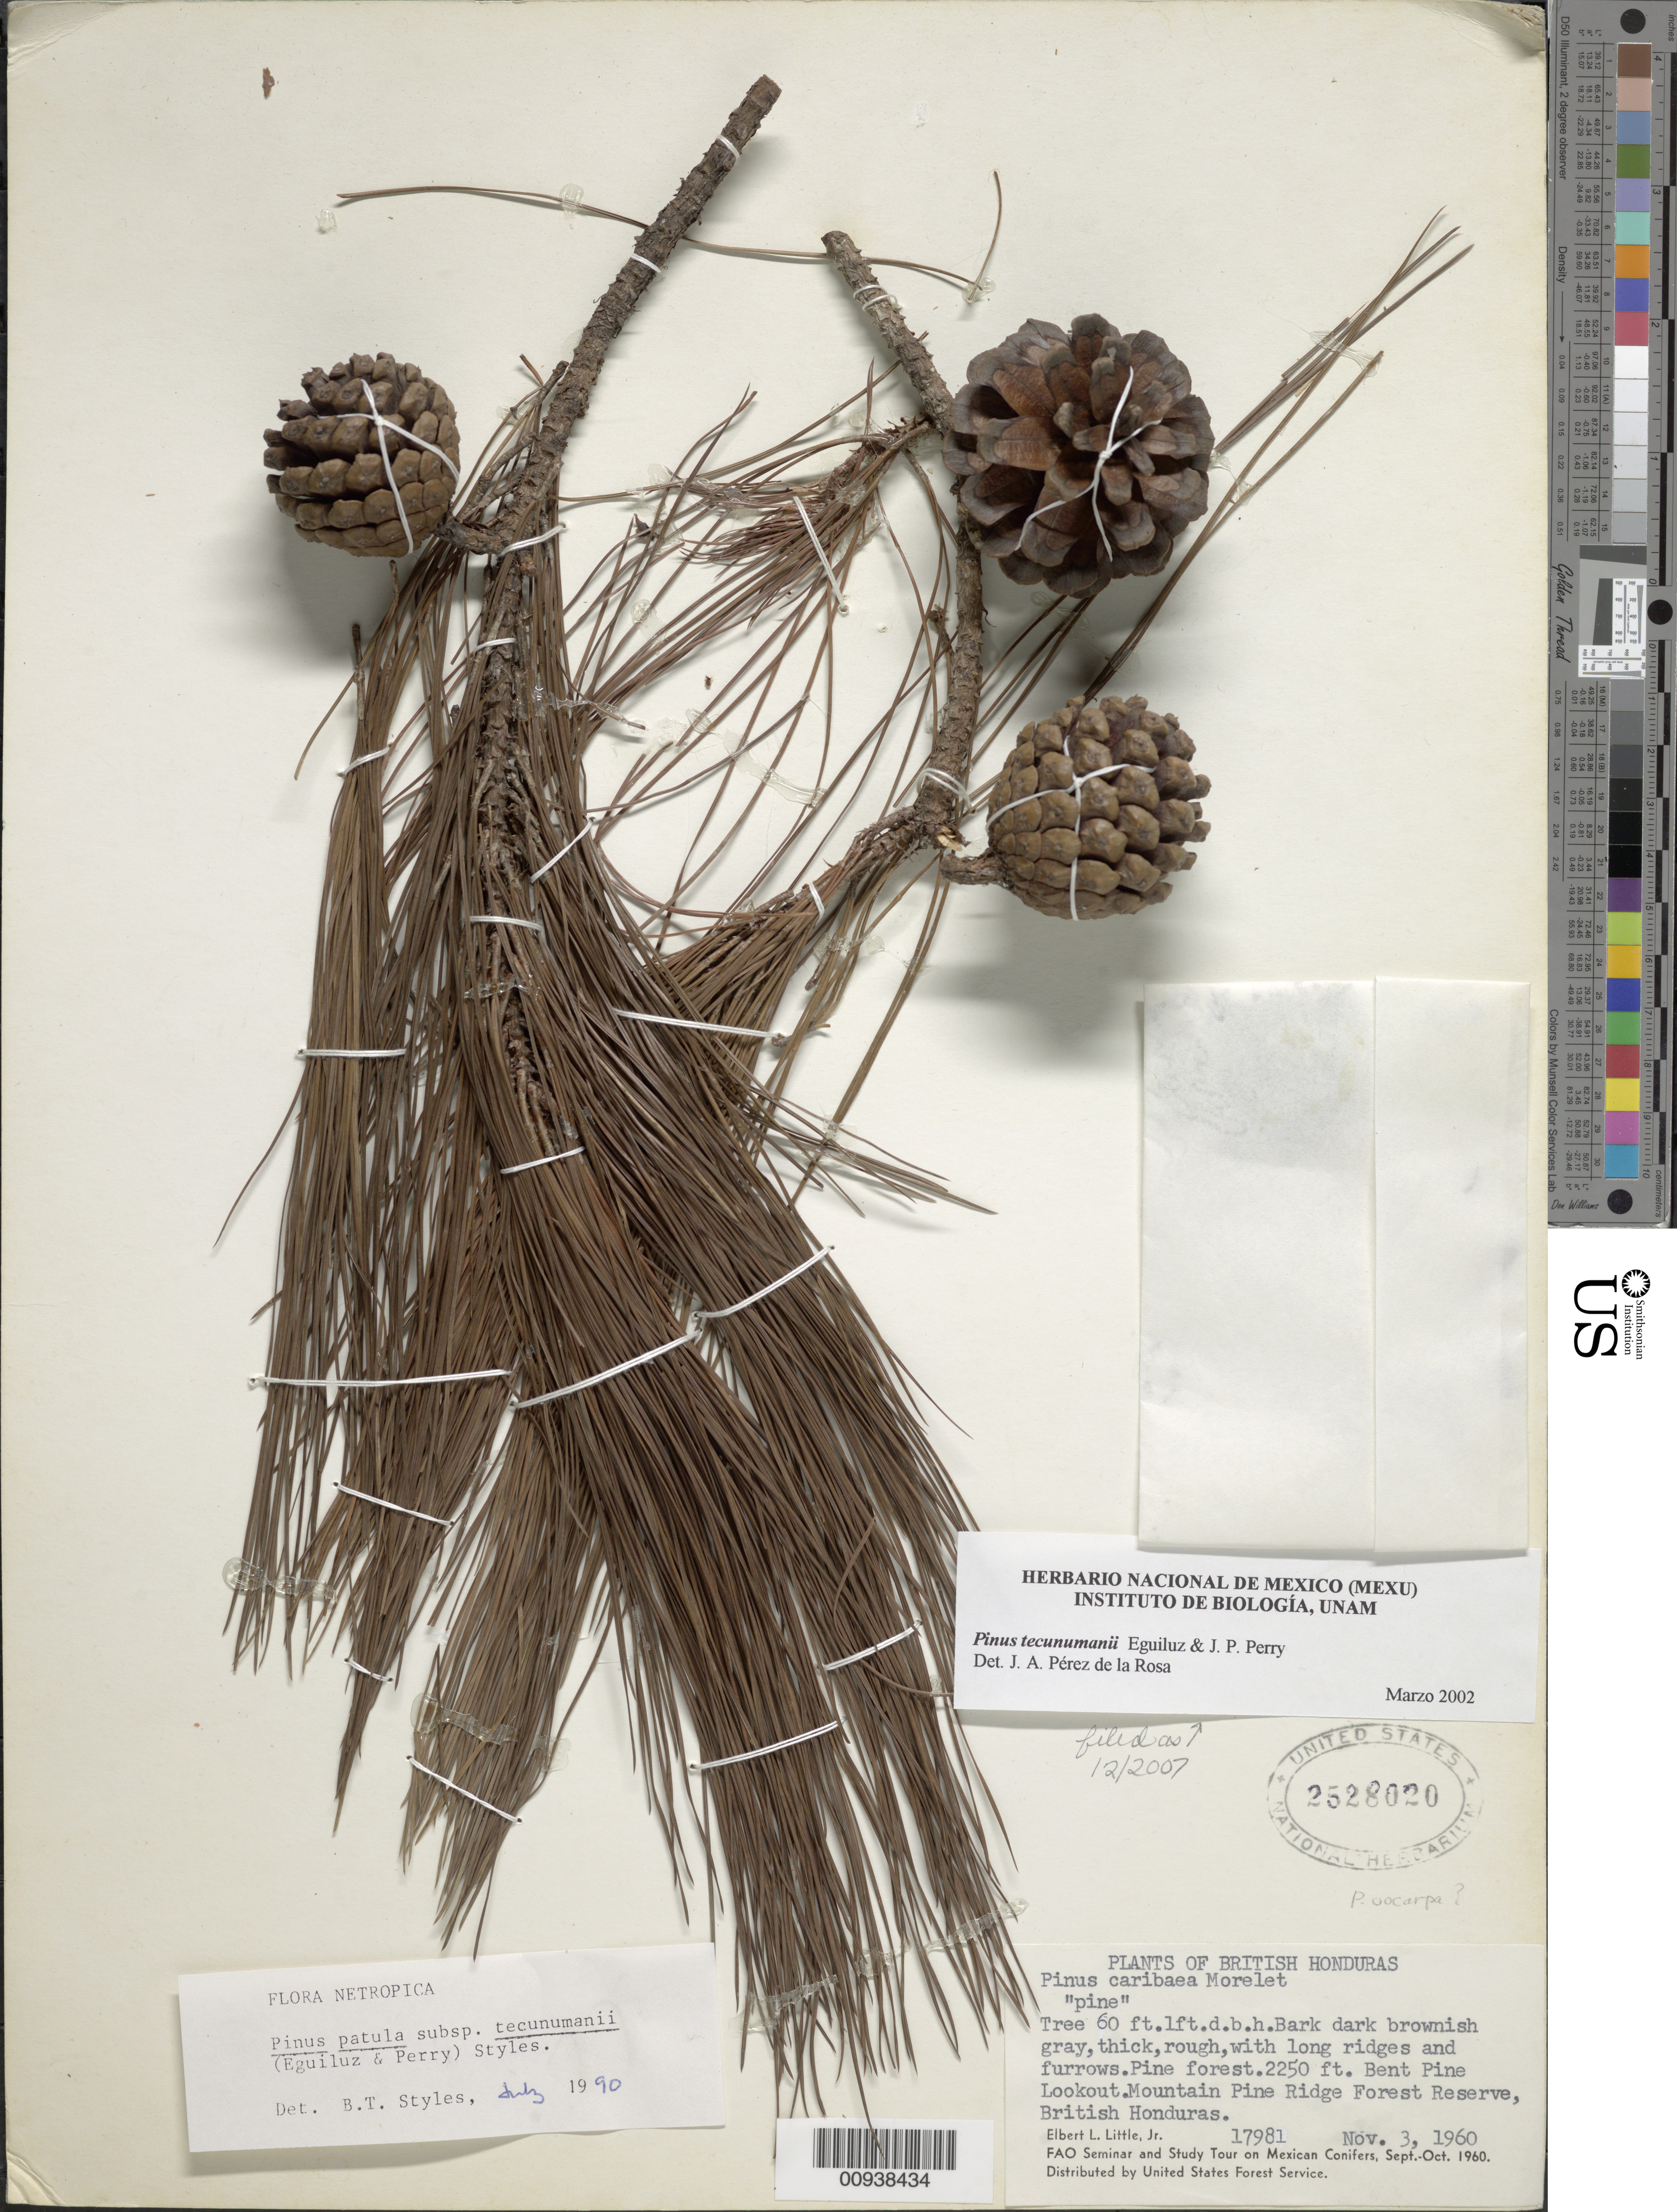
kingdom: Plantae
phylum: Tracheophyta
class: Pinopsida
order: Pinales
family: Pinaceae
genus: Pinus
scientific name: Pinus tecunumanii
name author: F. Schwerdtf. ex Eguiluz & J.P. Perry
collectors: E. L. Little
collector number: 17981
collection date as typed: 03 Nov 1960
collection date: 1960-11-03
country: Belize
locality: Bent Pine Lookout. Mountain Ridge Forest Reserve. British Honduras.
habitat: Pine forest.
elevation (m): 686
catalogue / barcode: US 2528020